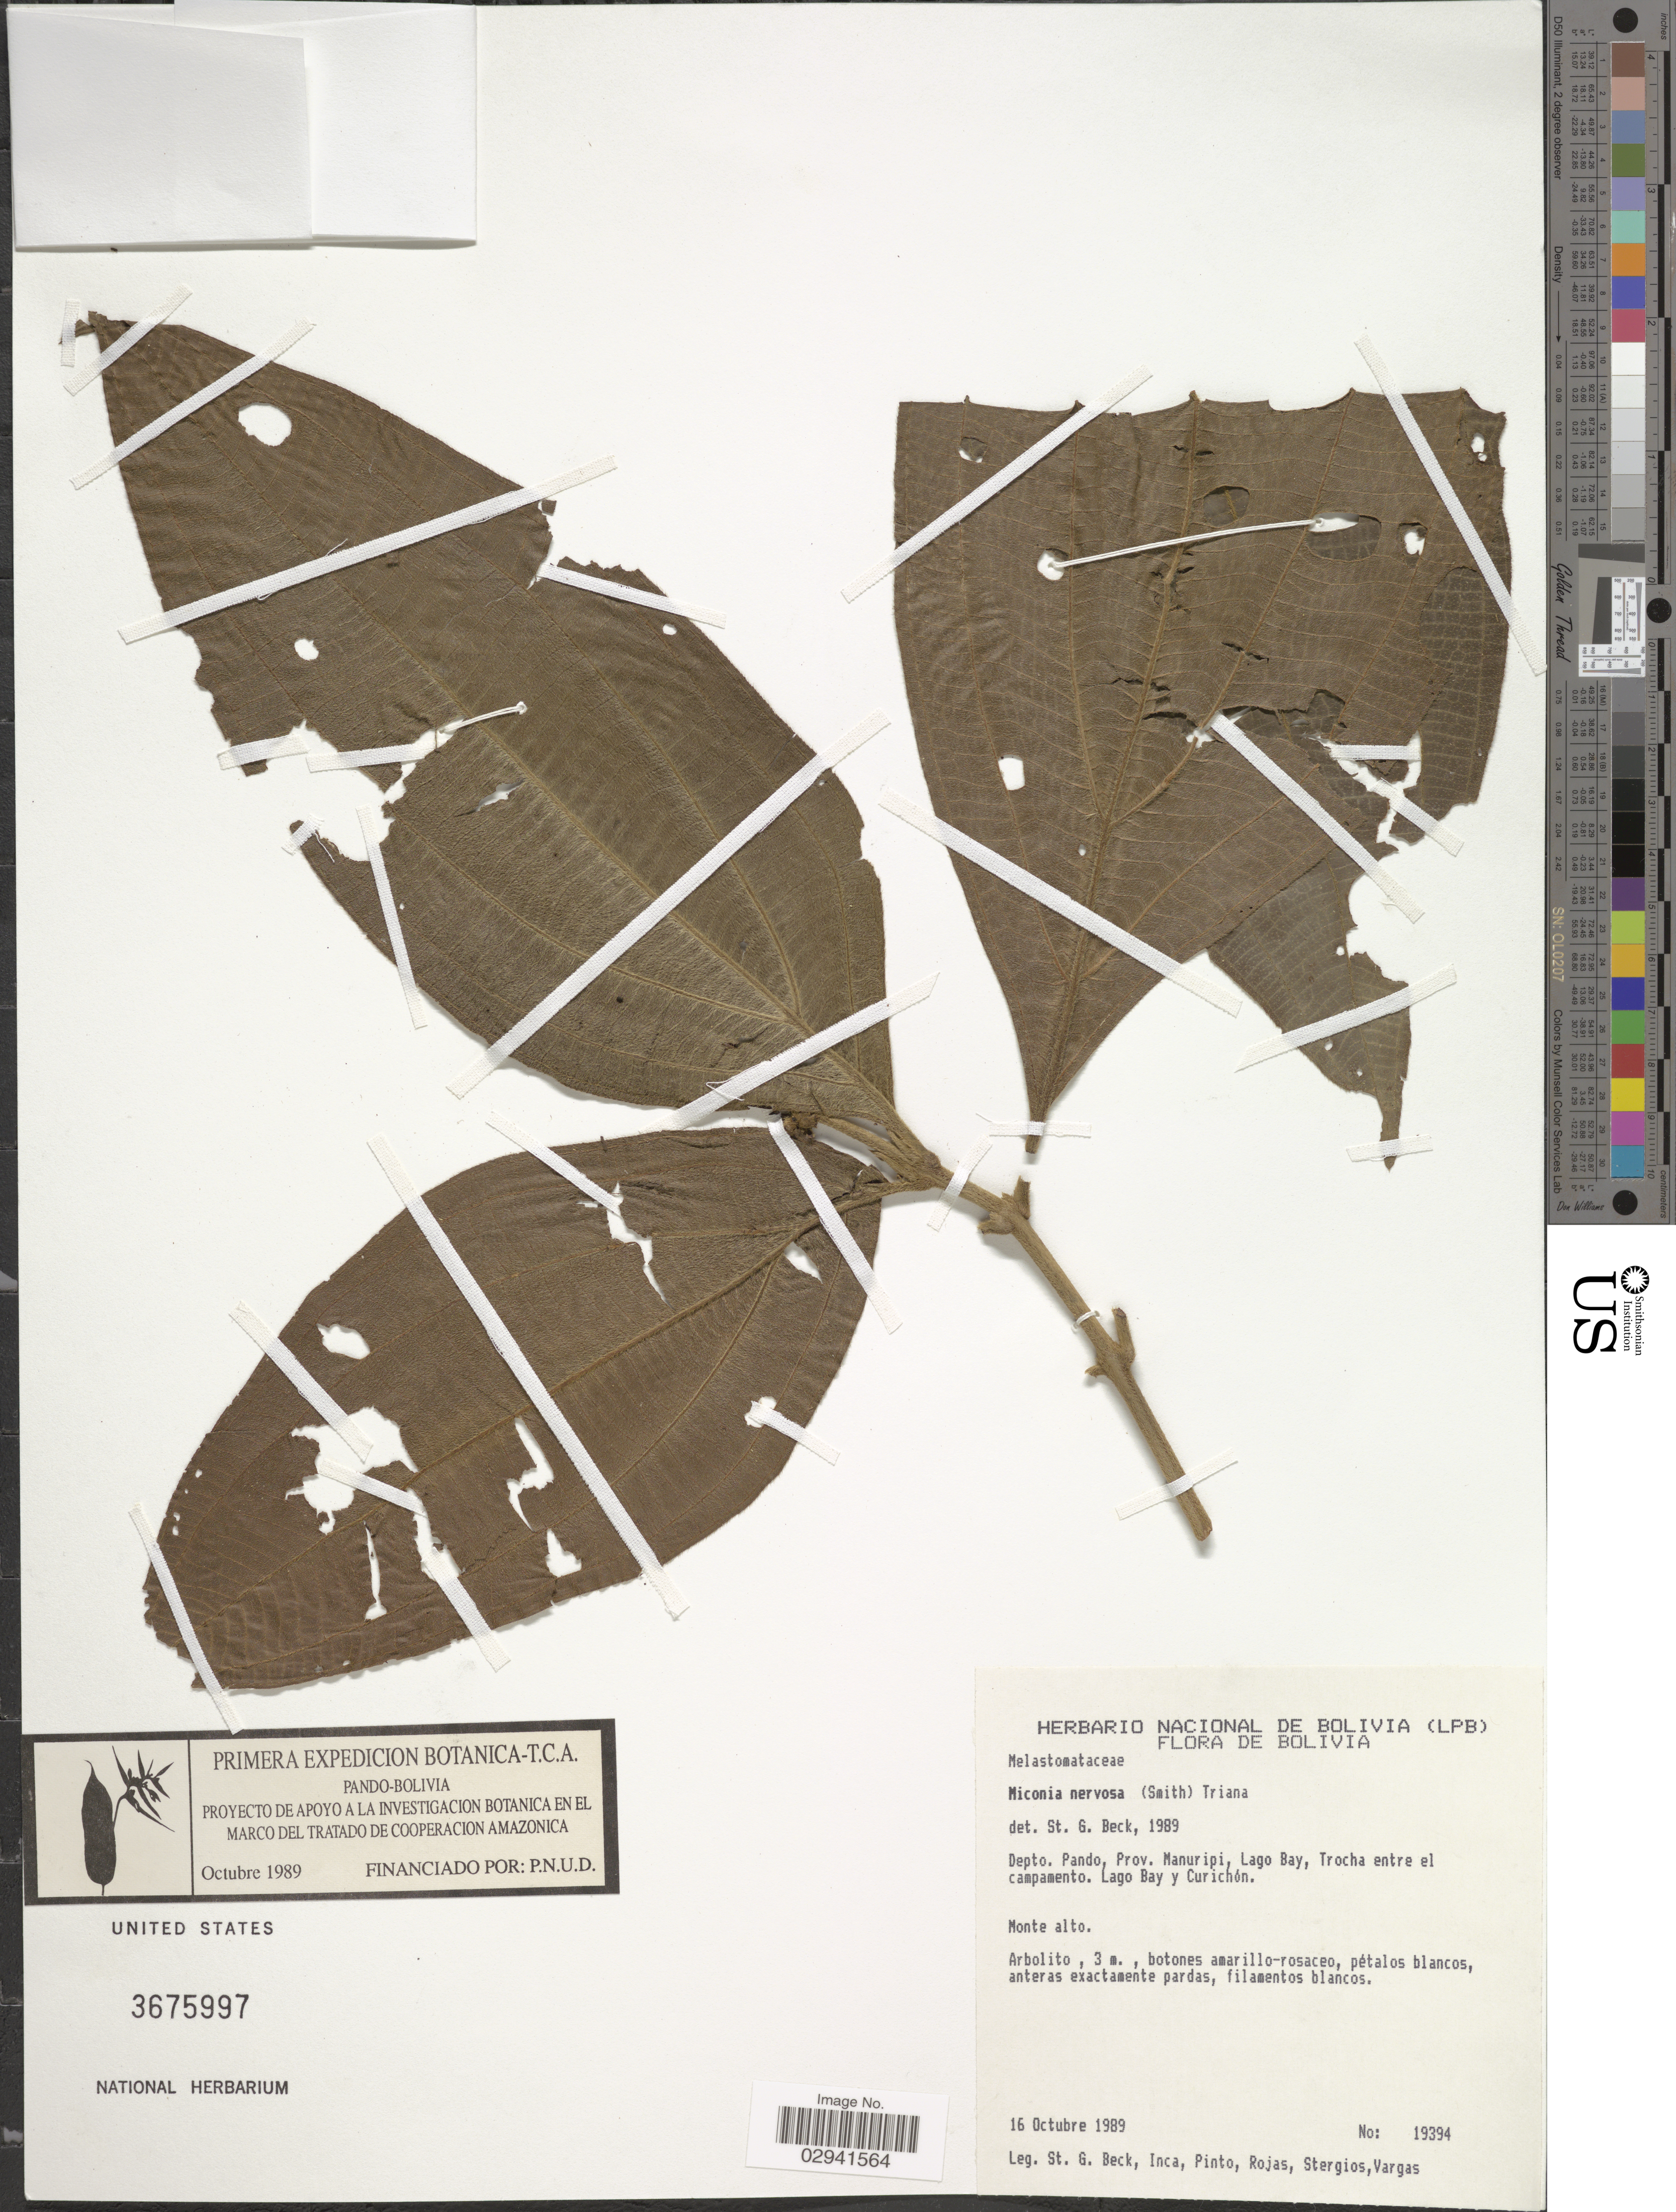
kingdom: Plantae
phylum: Tracheophyta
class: Magnoliopsida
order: Myrtales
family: Melastomataceae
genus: Miconia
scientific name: Miconia nervosa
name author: (Sm.) Triana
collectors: S. G. Beck, -. Inca, Pinto, --, Rojas, -- & et al.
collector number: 19394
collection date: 1989-10-16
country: Bolivia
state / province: Pando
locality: Depto. Pando, Prov. Manuripi, Lago Bay, Trocha entre el campamento. Lago Bay y Curichón.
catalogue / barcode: US 3675997